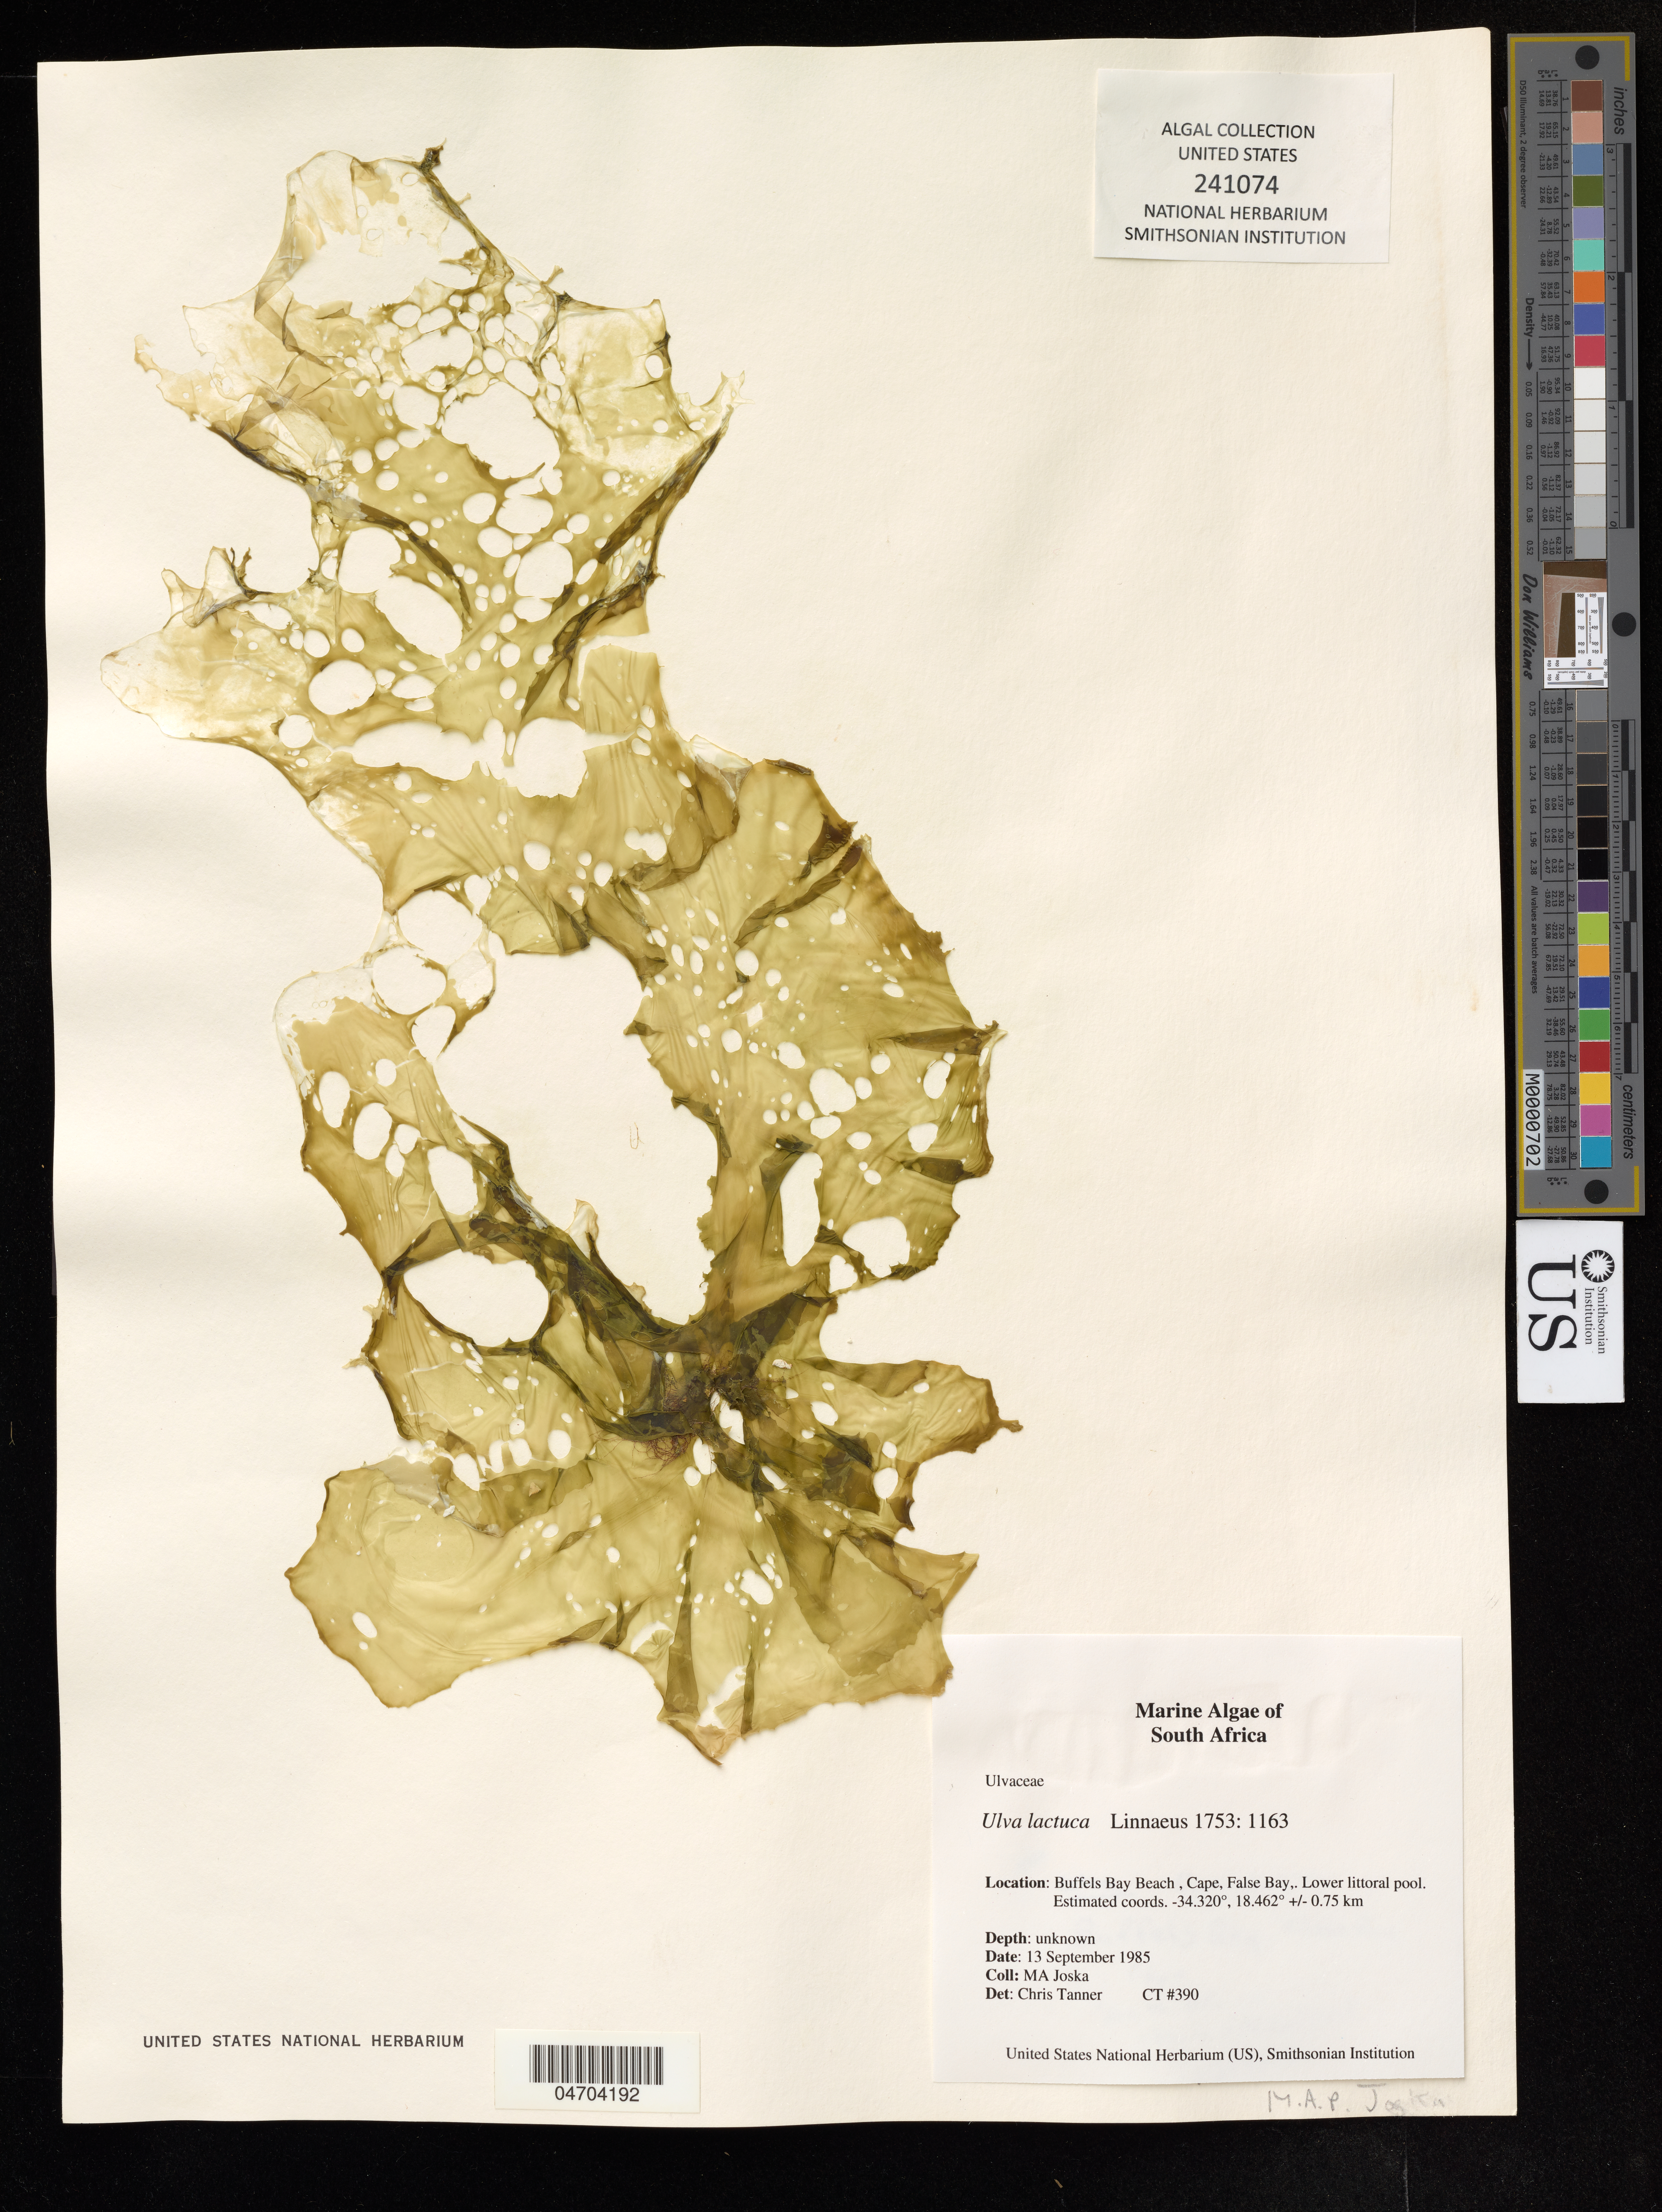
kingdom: Plantae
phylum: Chlorophyta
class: Ulvophyceae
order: Ulvales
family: Ulvaceae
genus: Ulva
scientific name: Ulva lactuca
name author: L.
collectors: M. Joska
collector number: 390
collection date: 1985-09-13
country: South Africa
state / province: Cape Province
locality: Buffels Bay Beach, False Bay.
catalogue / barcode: US 241074